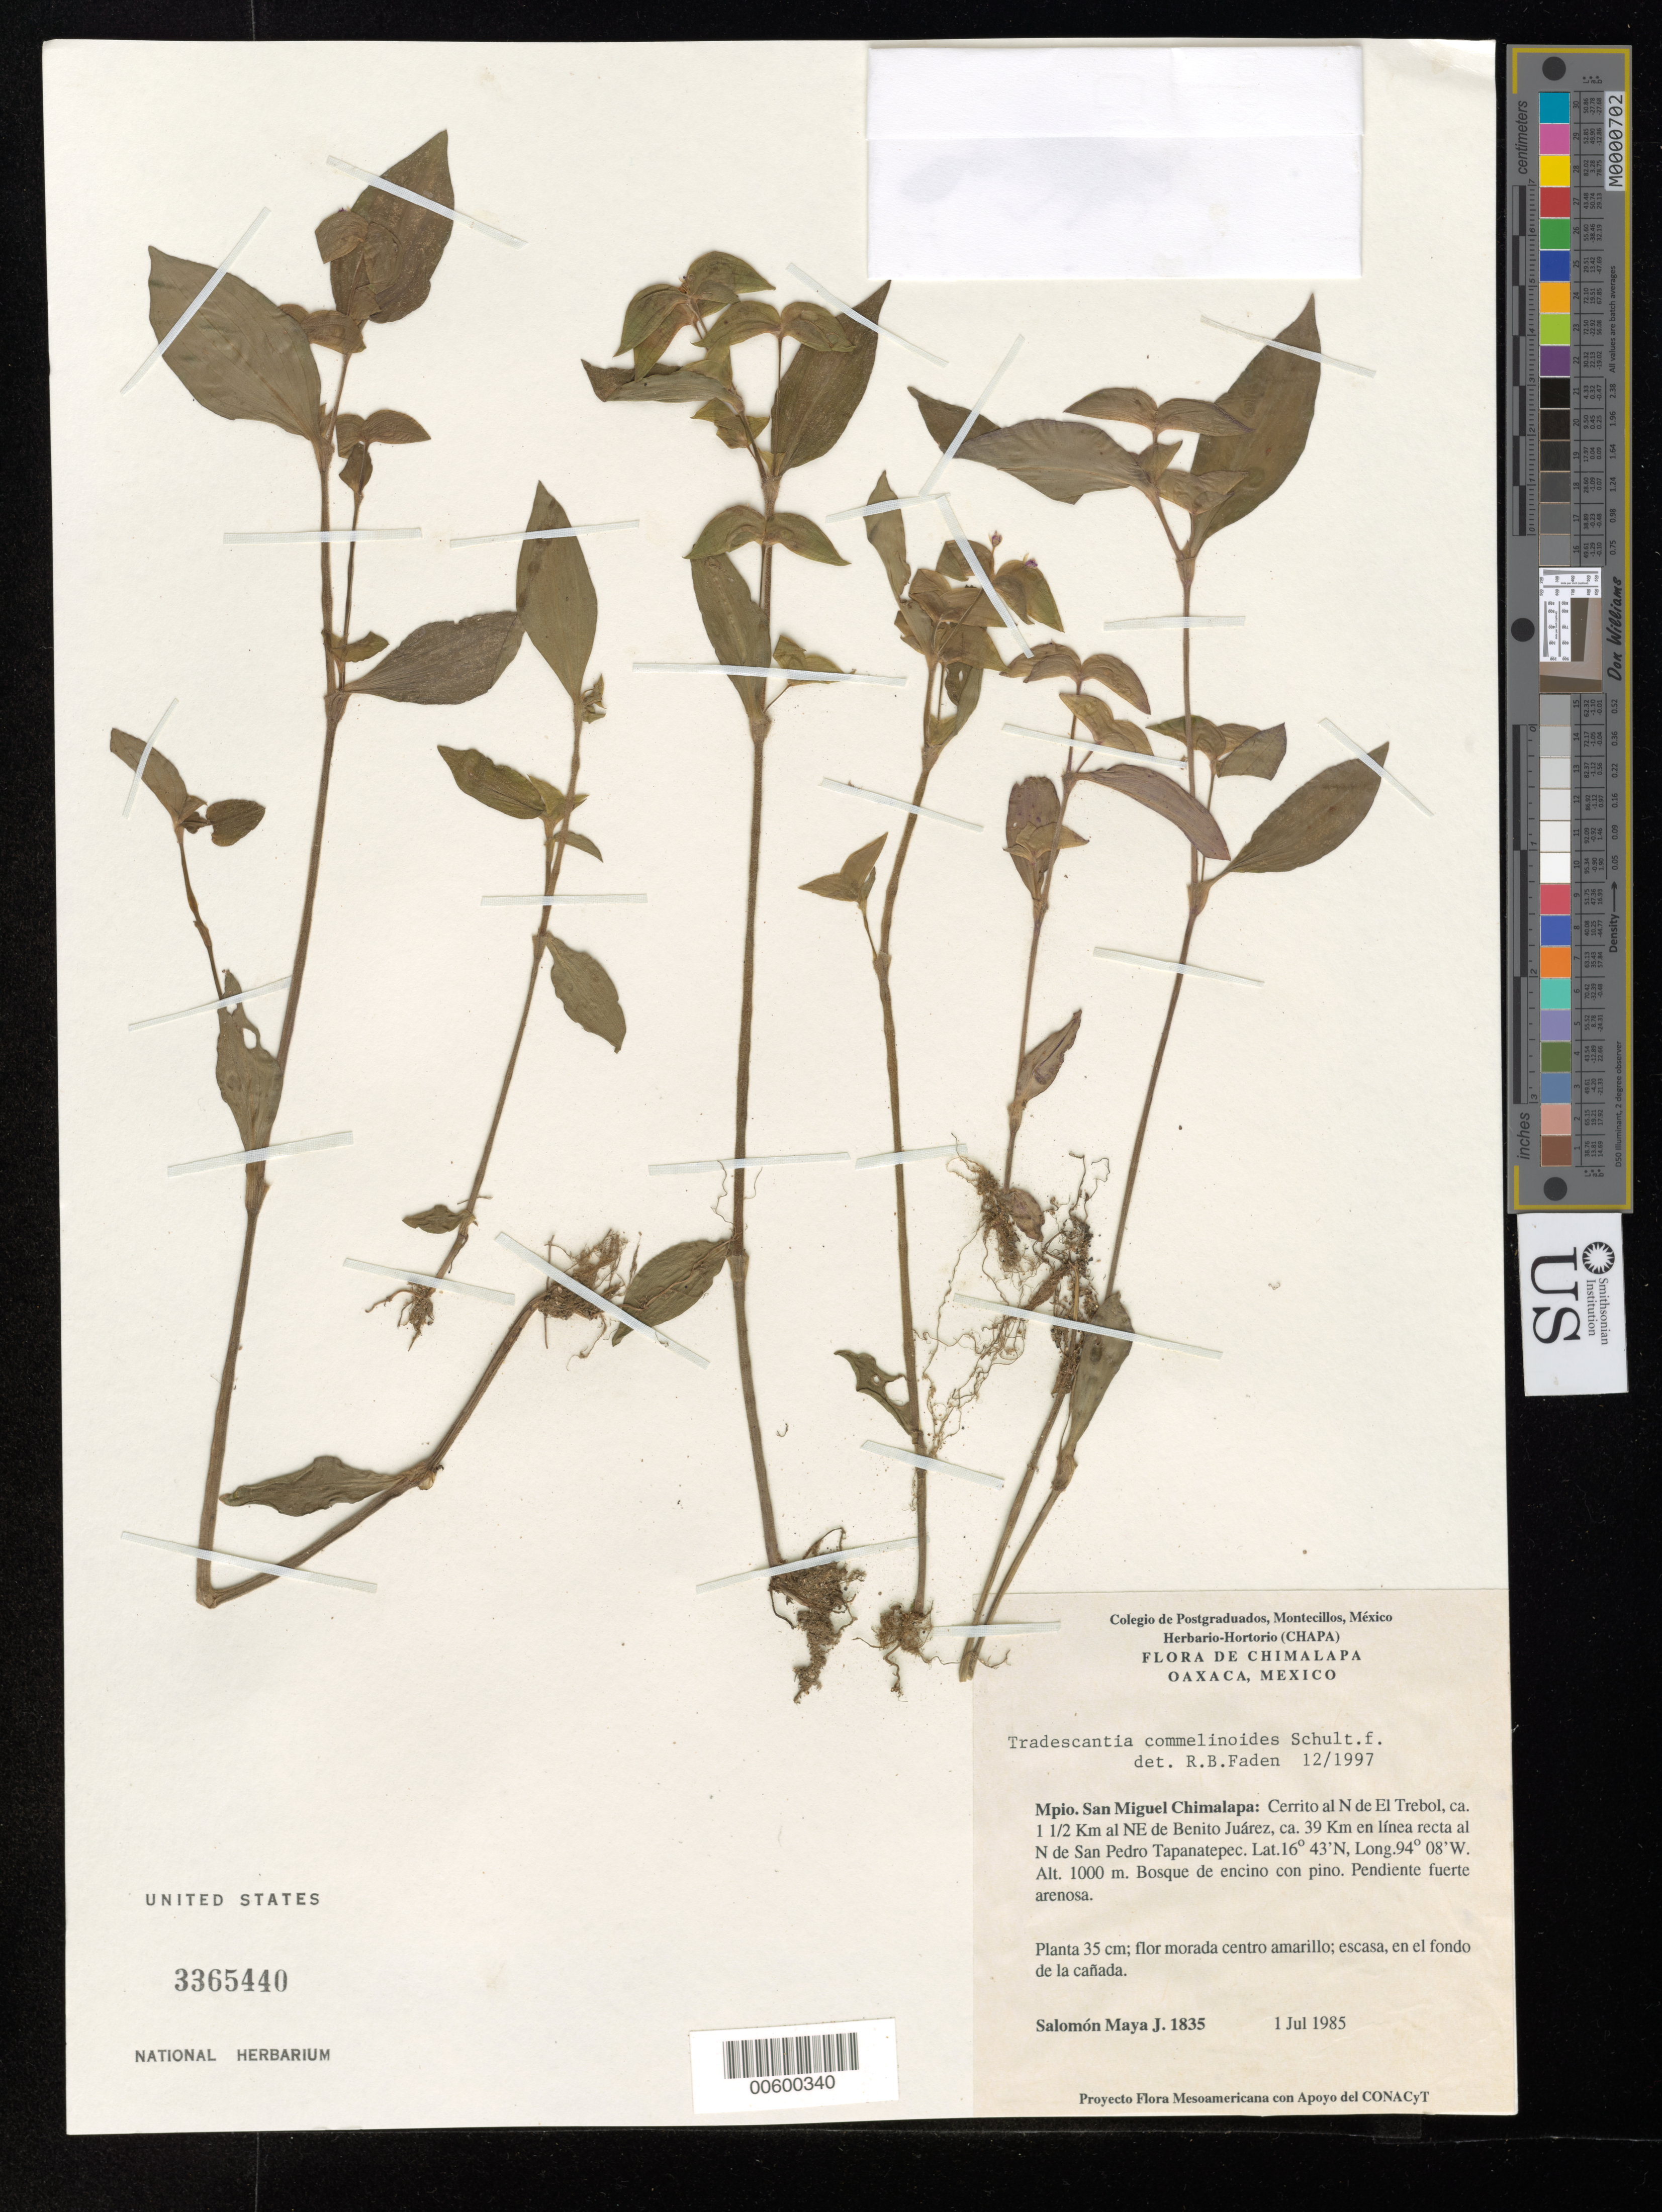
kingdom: Plantae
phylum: Tracheophyta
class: Liliopsida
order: Commelinales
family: Commelinaceae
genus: Tradescantia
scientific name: Tradescantia commelinoides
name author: Schult. & Schult. f.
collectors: S. Maya J.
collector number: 1835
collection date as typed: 01 Jul 1985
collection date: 1985-07-01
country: Mexico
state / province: Oaxaca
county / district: San Miguel Chimalapa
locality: San miguel chimalapa, cerrito N of el trebol, NE of benito juarez,N of san pedro tapanatepec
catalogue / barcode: US 3365440